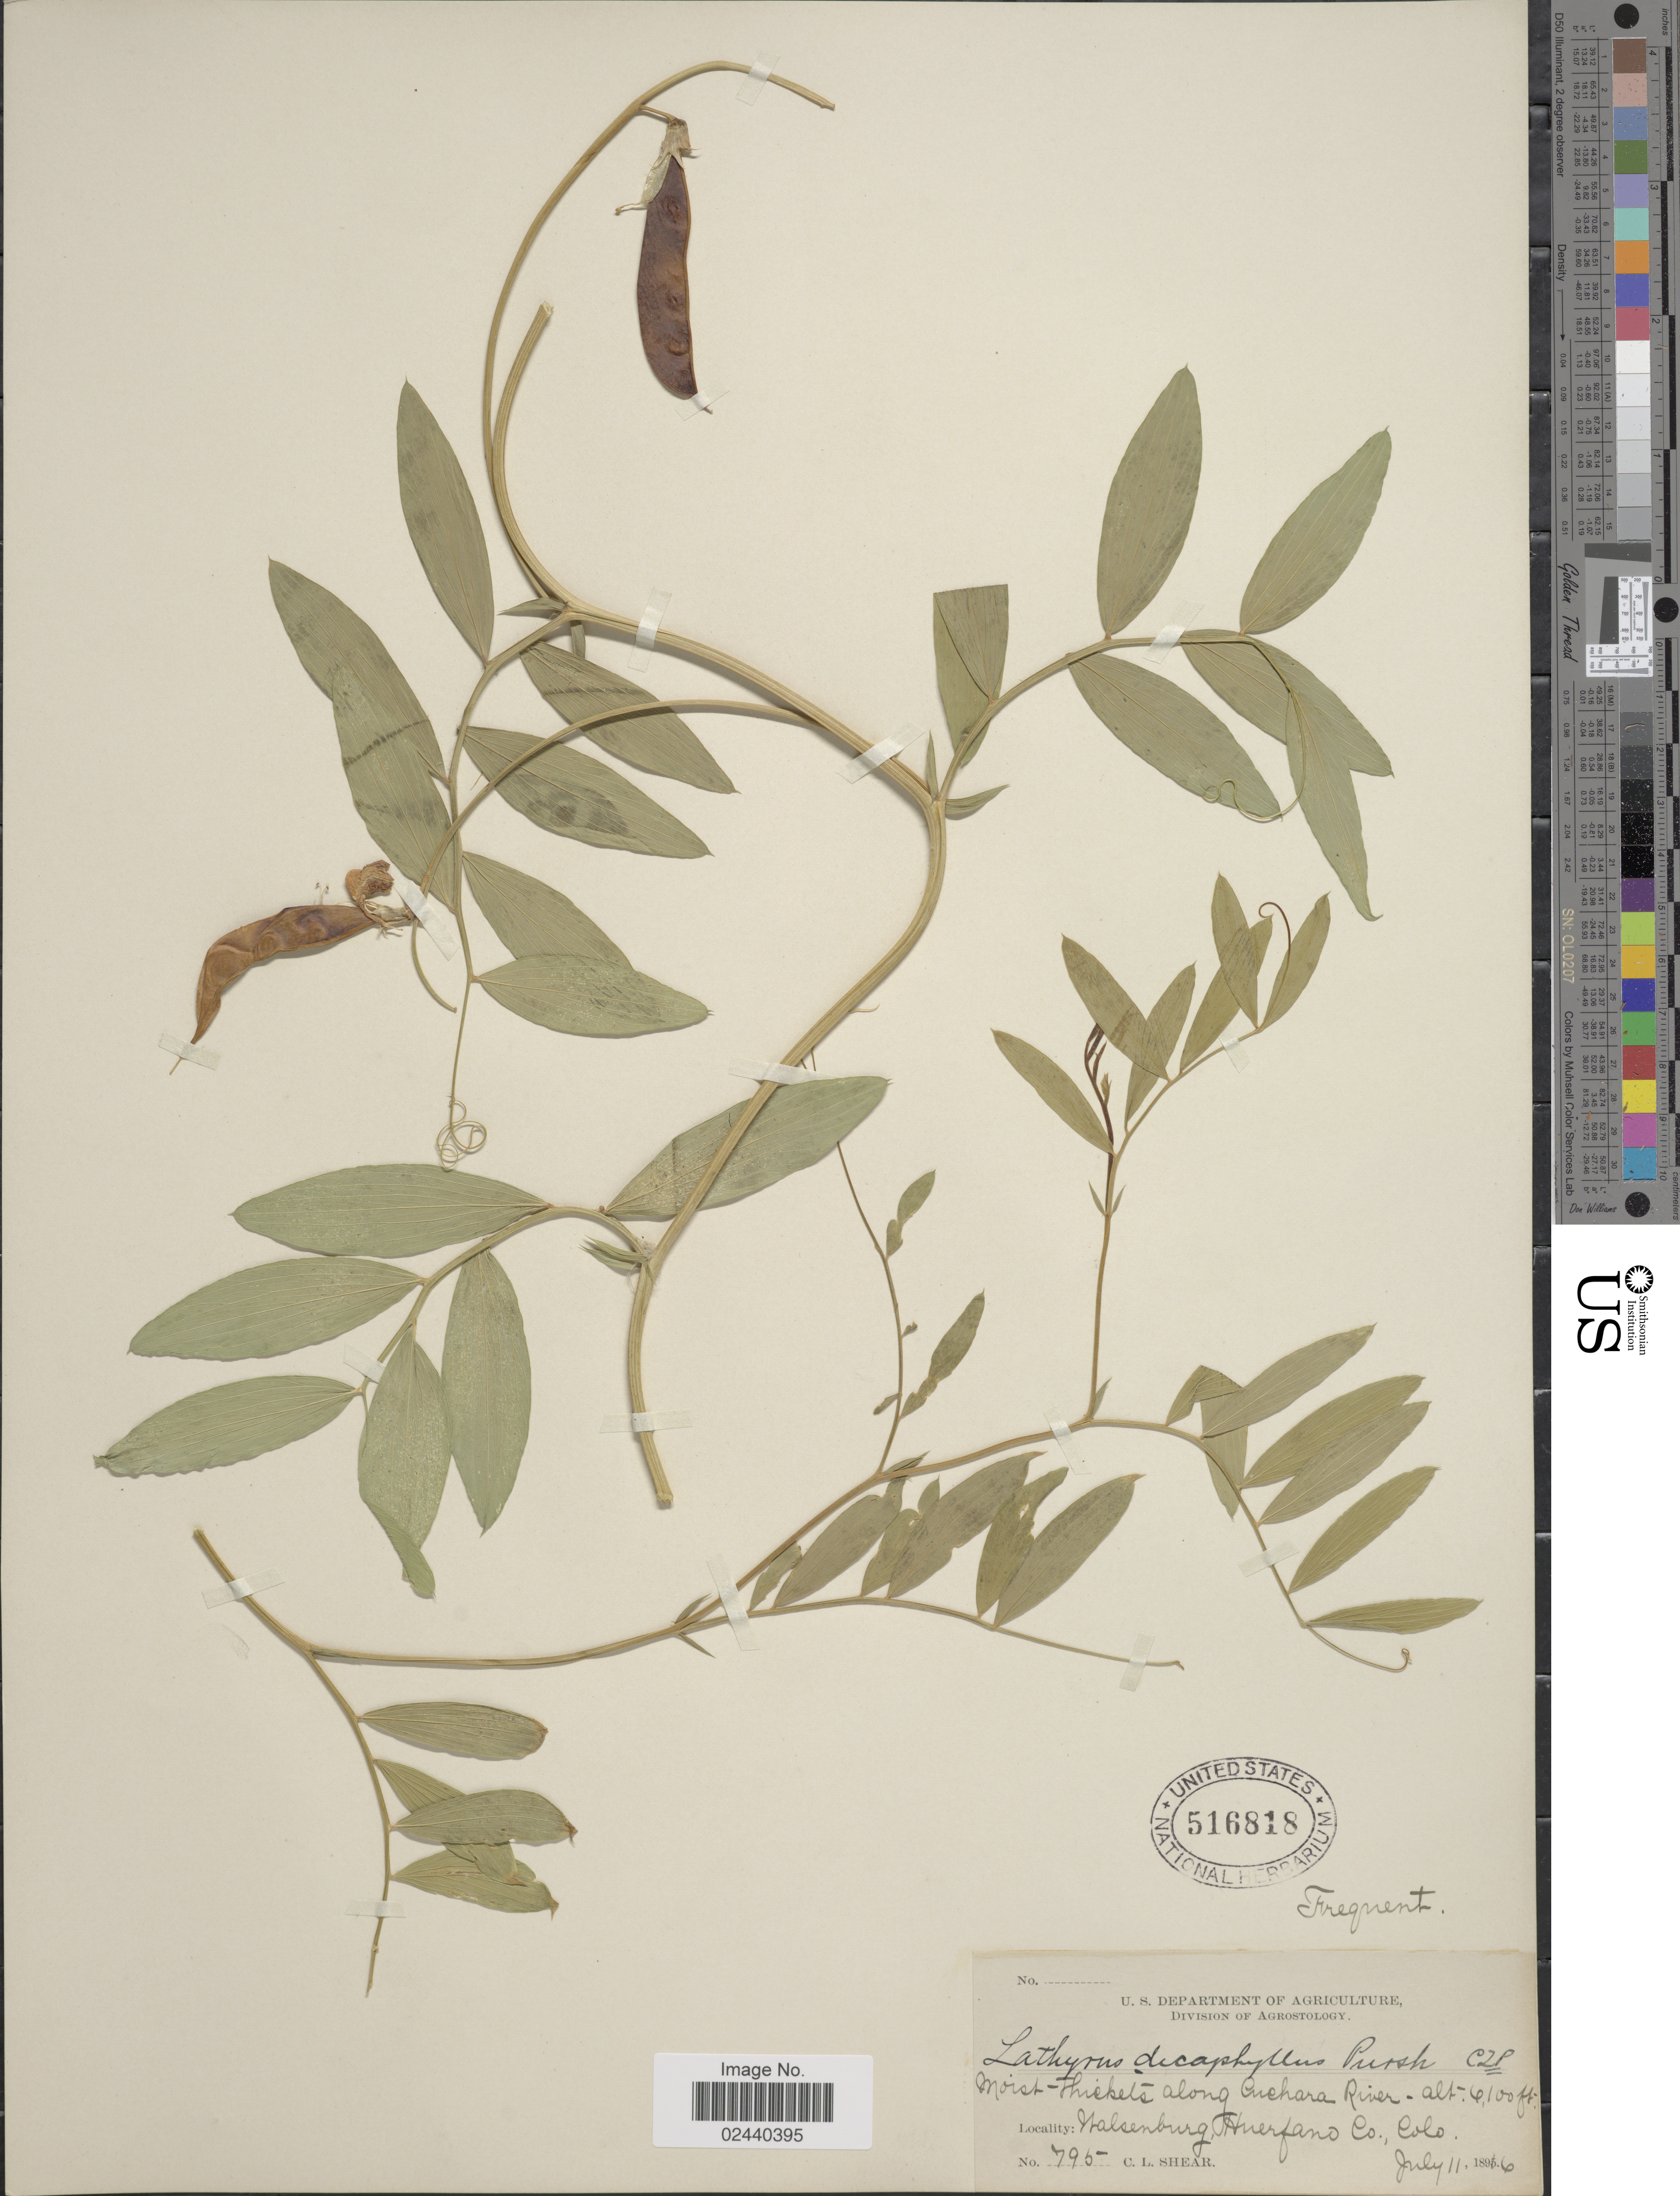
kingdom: Plantae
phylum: Tracheophyta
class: Magnoliopsida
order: Fabales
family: Fabaceae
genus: Lathyrus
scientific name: Lathyrus eucosmus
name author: Butters & H. St. John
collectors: C. L. Shear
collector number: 795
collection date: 1896-07-11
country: United States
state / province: Colorado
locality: Moist-thickets along Cuchara River. Walsenburg, Huerfano Co., Colo.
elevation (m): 1859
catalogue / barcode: US 516818